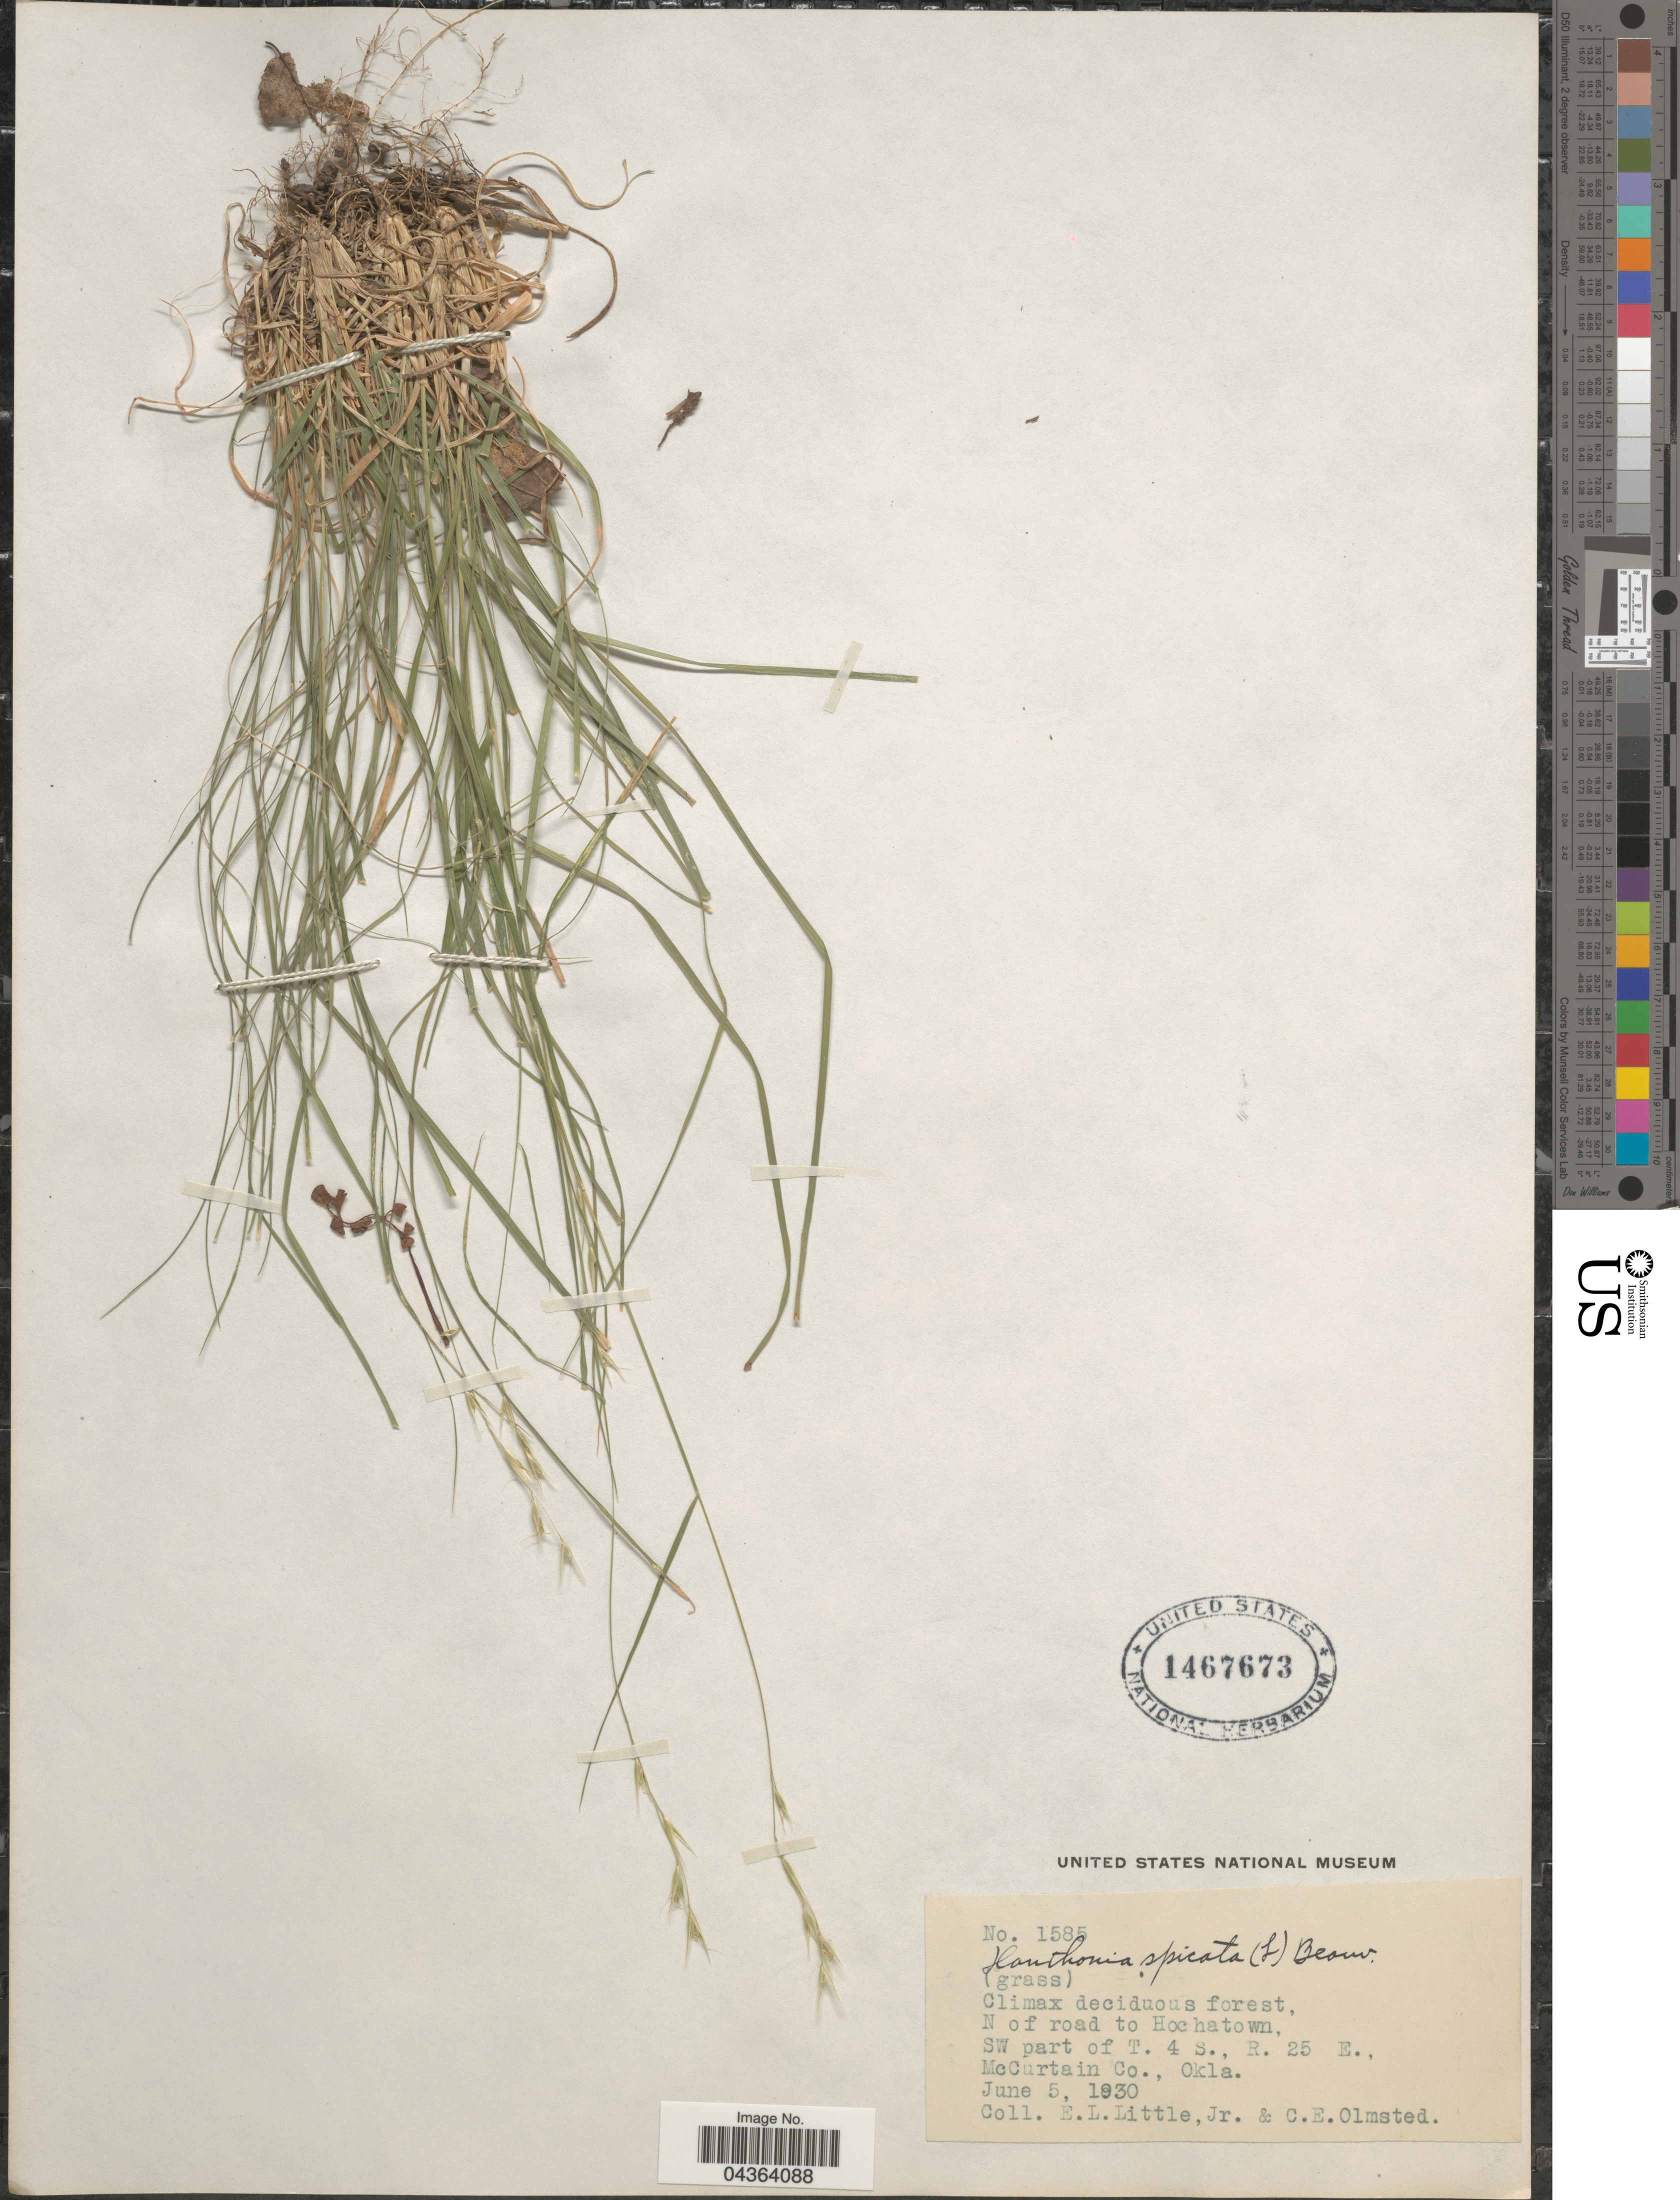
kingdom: Plantae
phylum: Tracheophyta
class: Liliopsida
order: Poales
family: Poaceae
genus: Danthonia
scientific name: Danthonia spicata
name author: (L.) P. Beauv. ex Roem. & Schult.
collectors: E. L. Little & C. Olmsted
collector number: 1585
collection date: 1930-06-05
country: United States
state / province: Oklahoma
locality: Climax deciduous forest, N of road to Hochatown, SW part of T. 4 S., R. 25 E., McCurtain Co.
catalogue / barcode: US 1467673